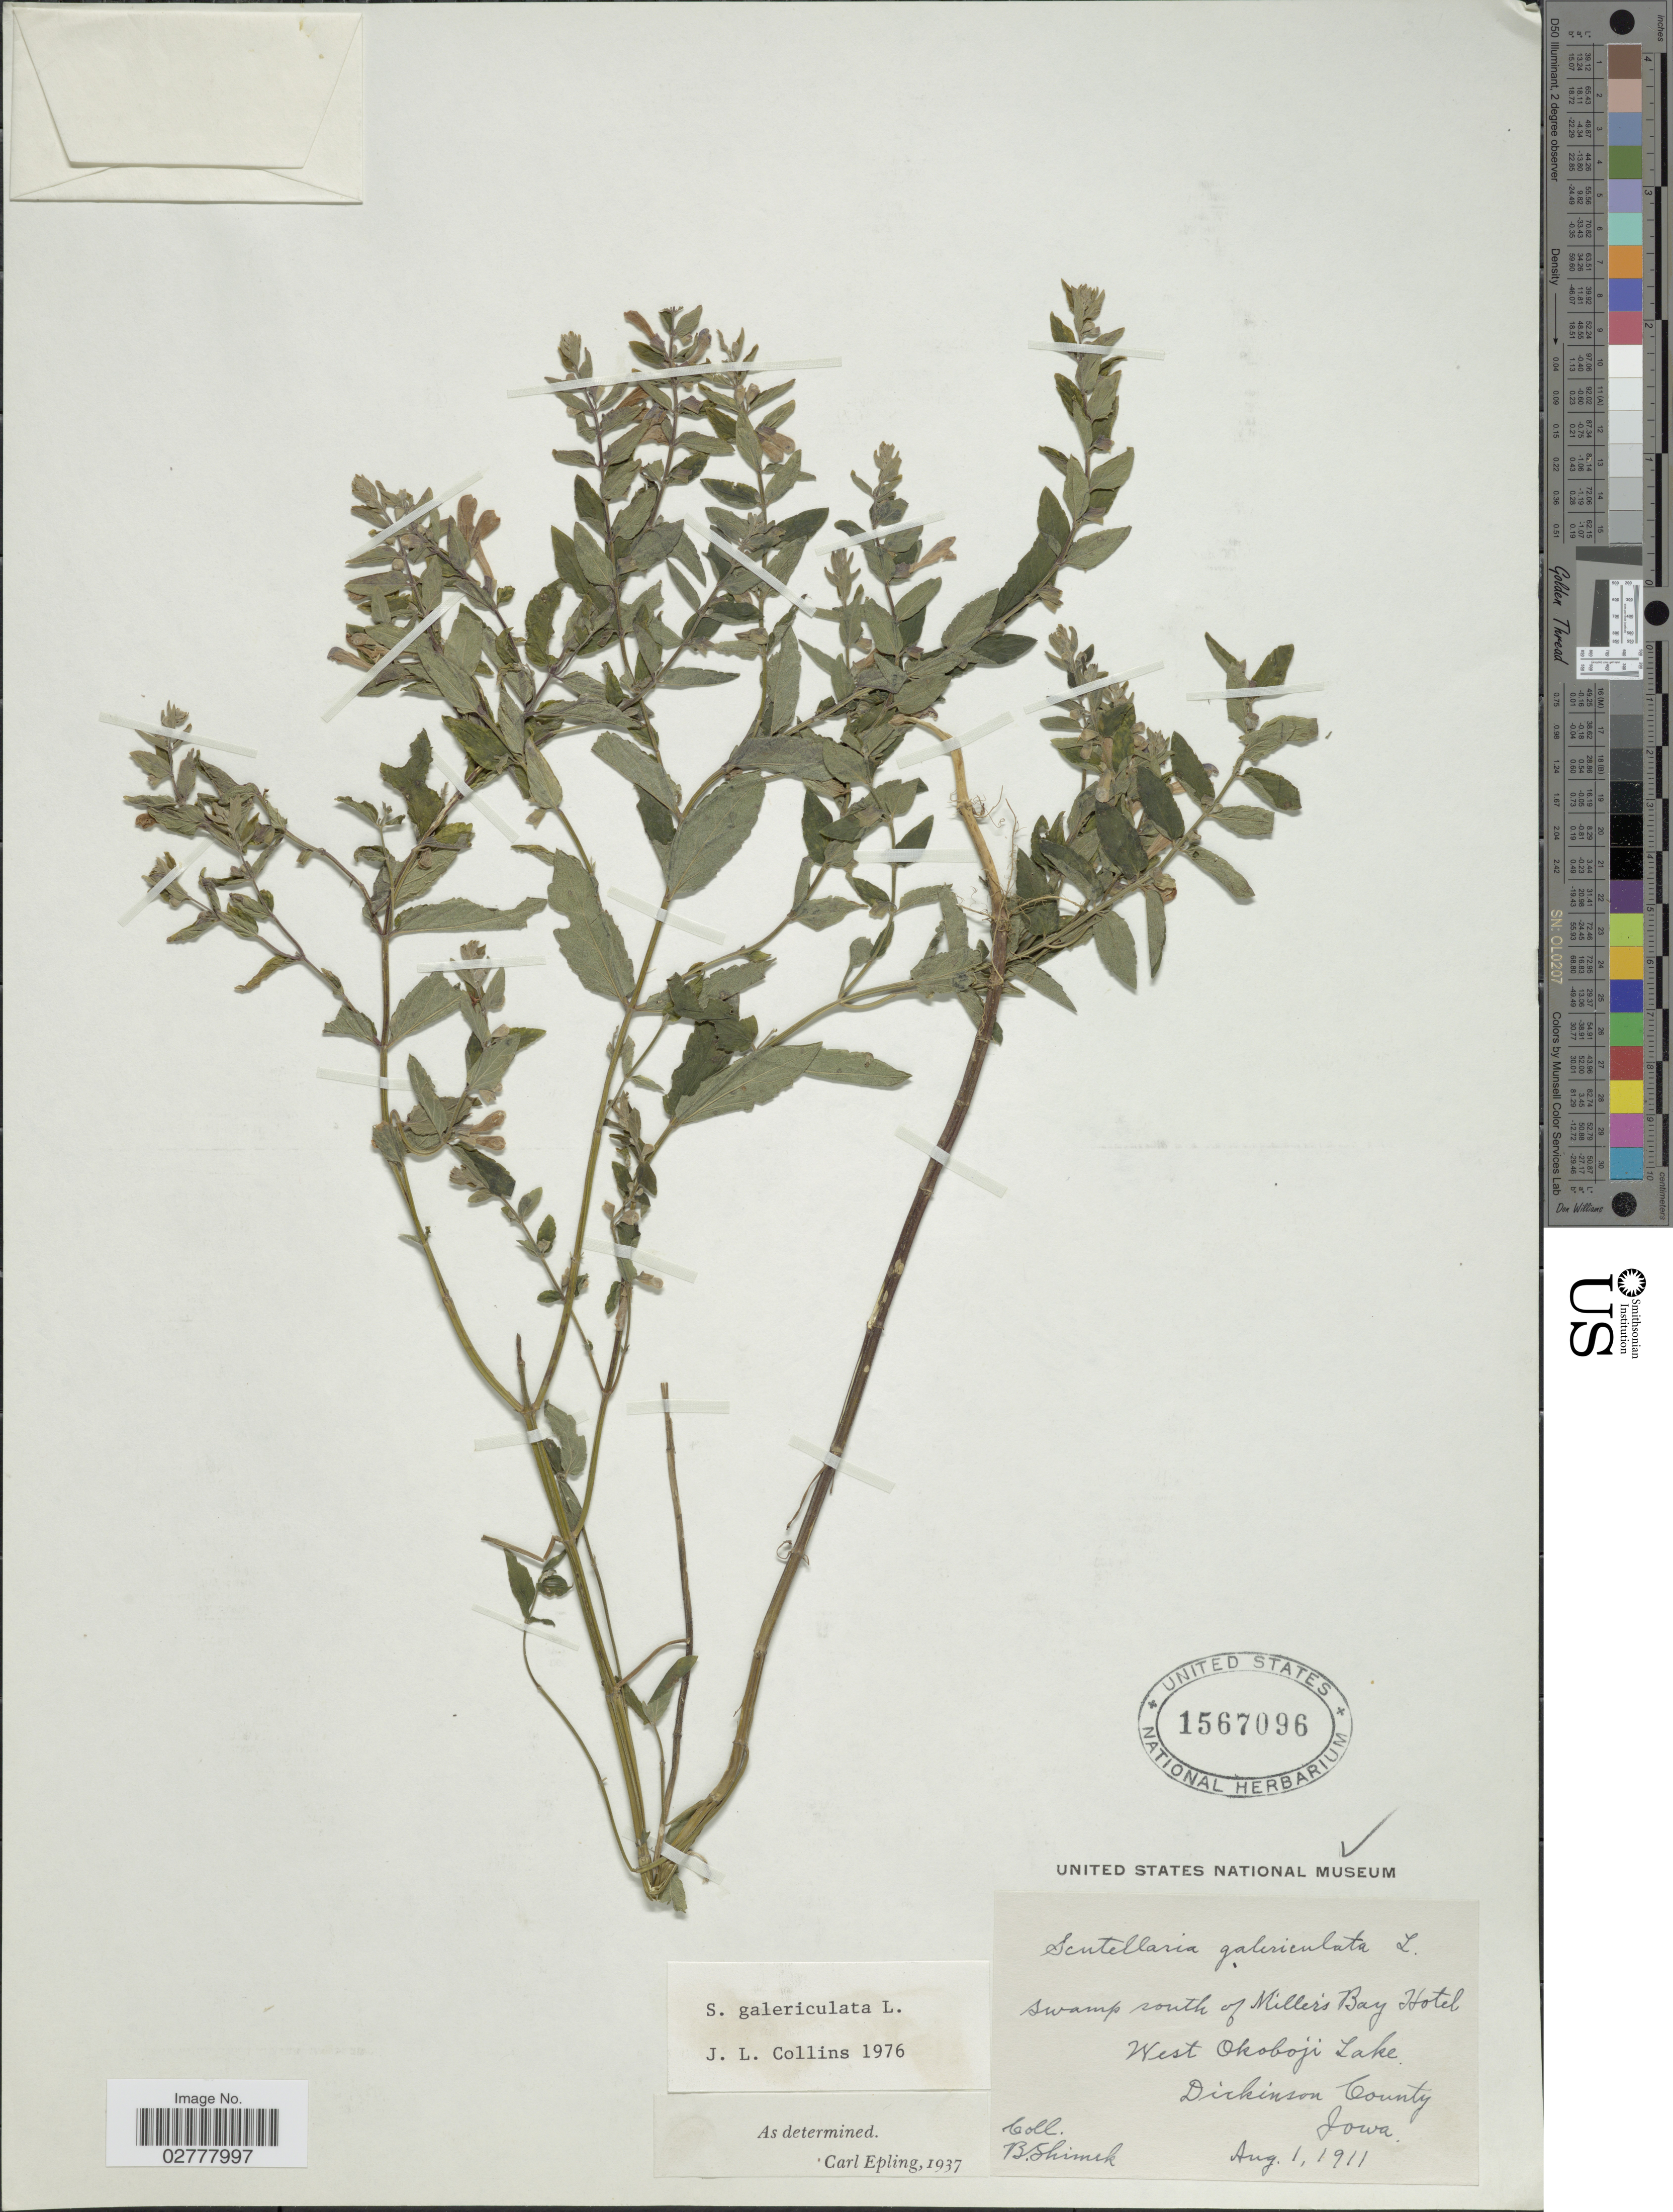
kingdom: Plantae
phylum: Tracheophyta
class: Magnoliopsida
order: Lamiales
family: Lamiaceae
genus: Scutellaria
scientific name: Scutellaria galericulata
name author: L.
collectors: B. Shimek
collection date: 1911-08-01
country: United States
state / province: Iowa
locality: Swamp south of Miller's Bay Hotel. West Okoboji Lake. Dickinson County.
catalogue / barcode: US 1567096